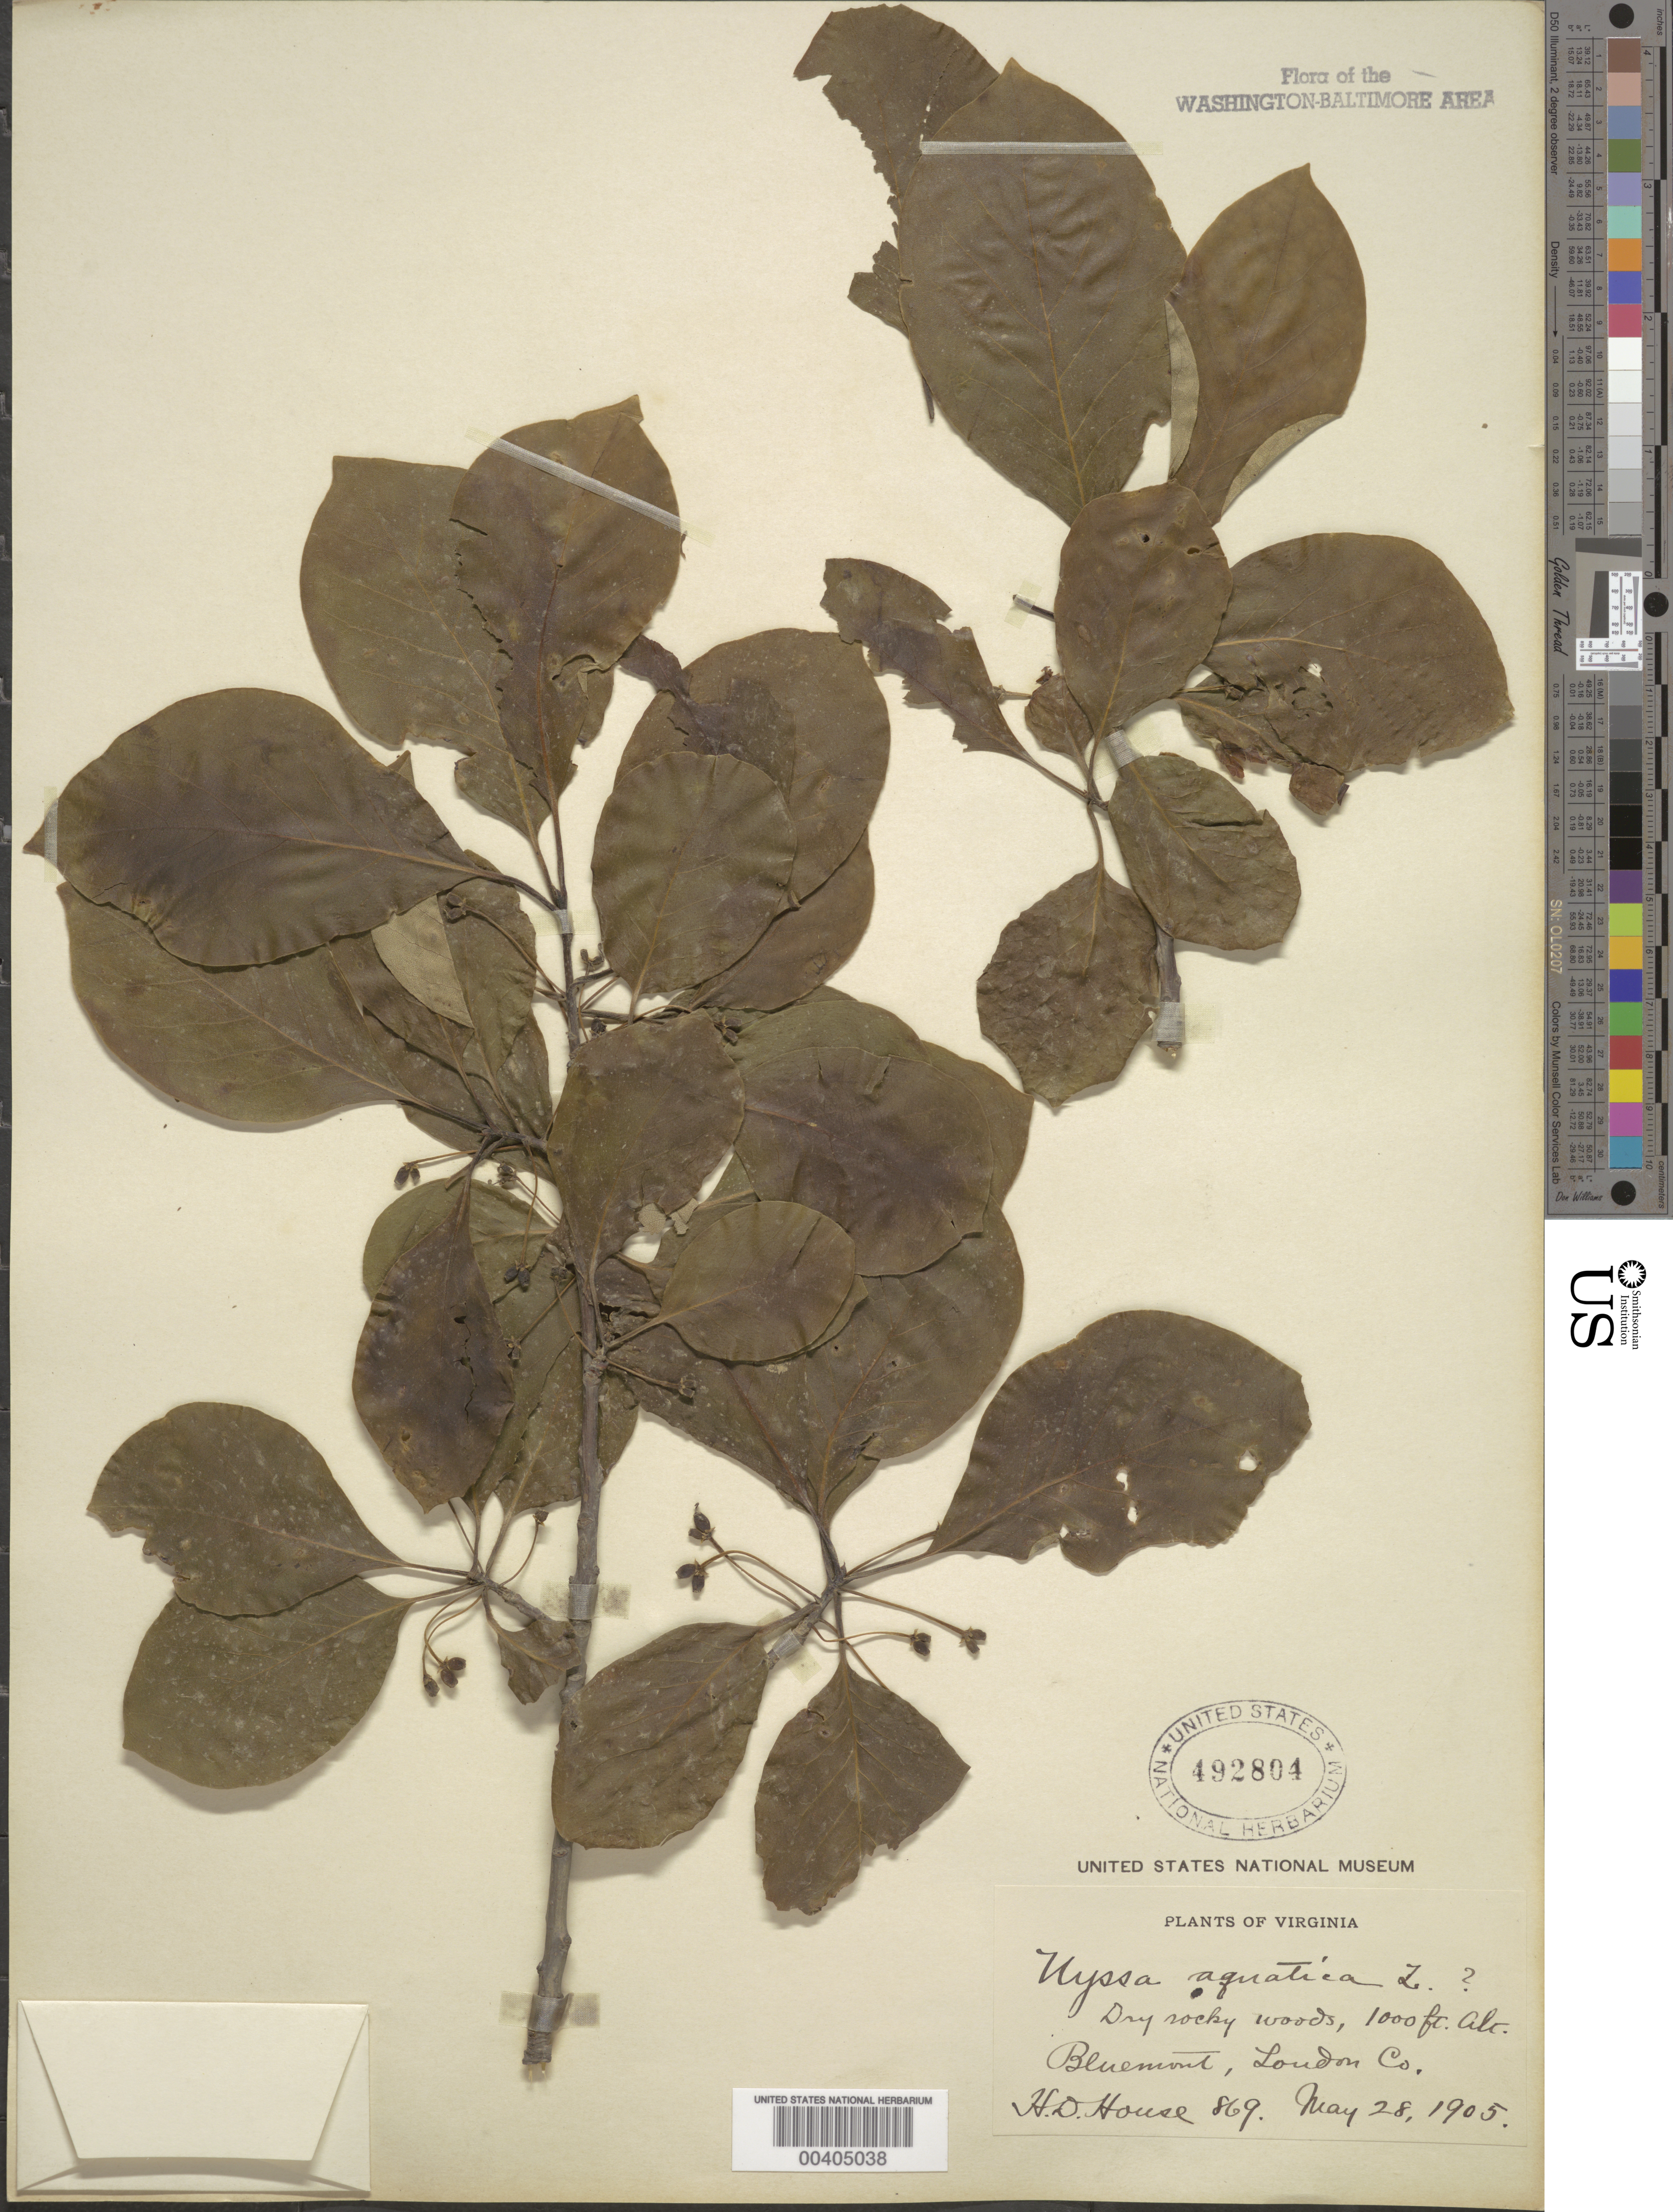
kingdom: Plantae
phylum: Tracheophyta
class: Magnoliopsida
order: Cornales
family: Nyssaceae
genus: Nyssa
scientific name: Nyssa sylvatica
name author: Marshall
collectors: H. D. House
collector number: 869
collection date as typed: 28 May 1905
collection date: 1905-05-28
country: United States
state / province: Virginia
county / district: Loudoun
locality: Bluemont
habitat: Dry rocky woods, 1000 ft. alt.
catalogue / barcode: US 492804